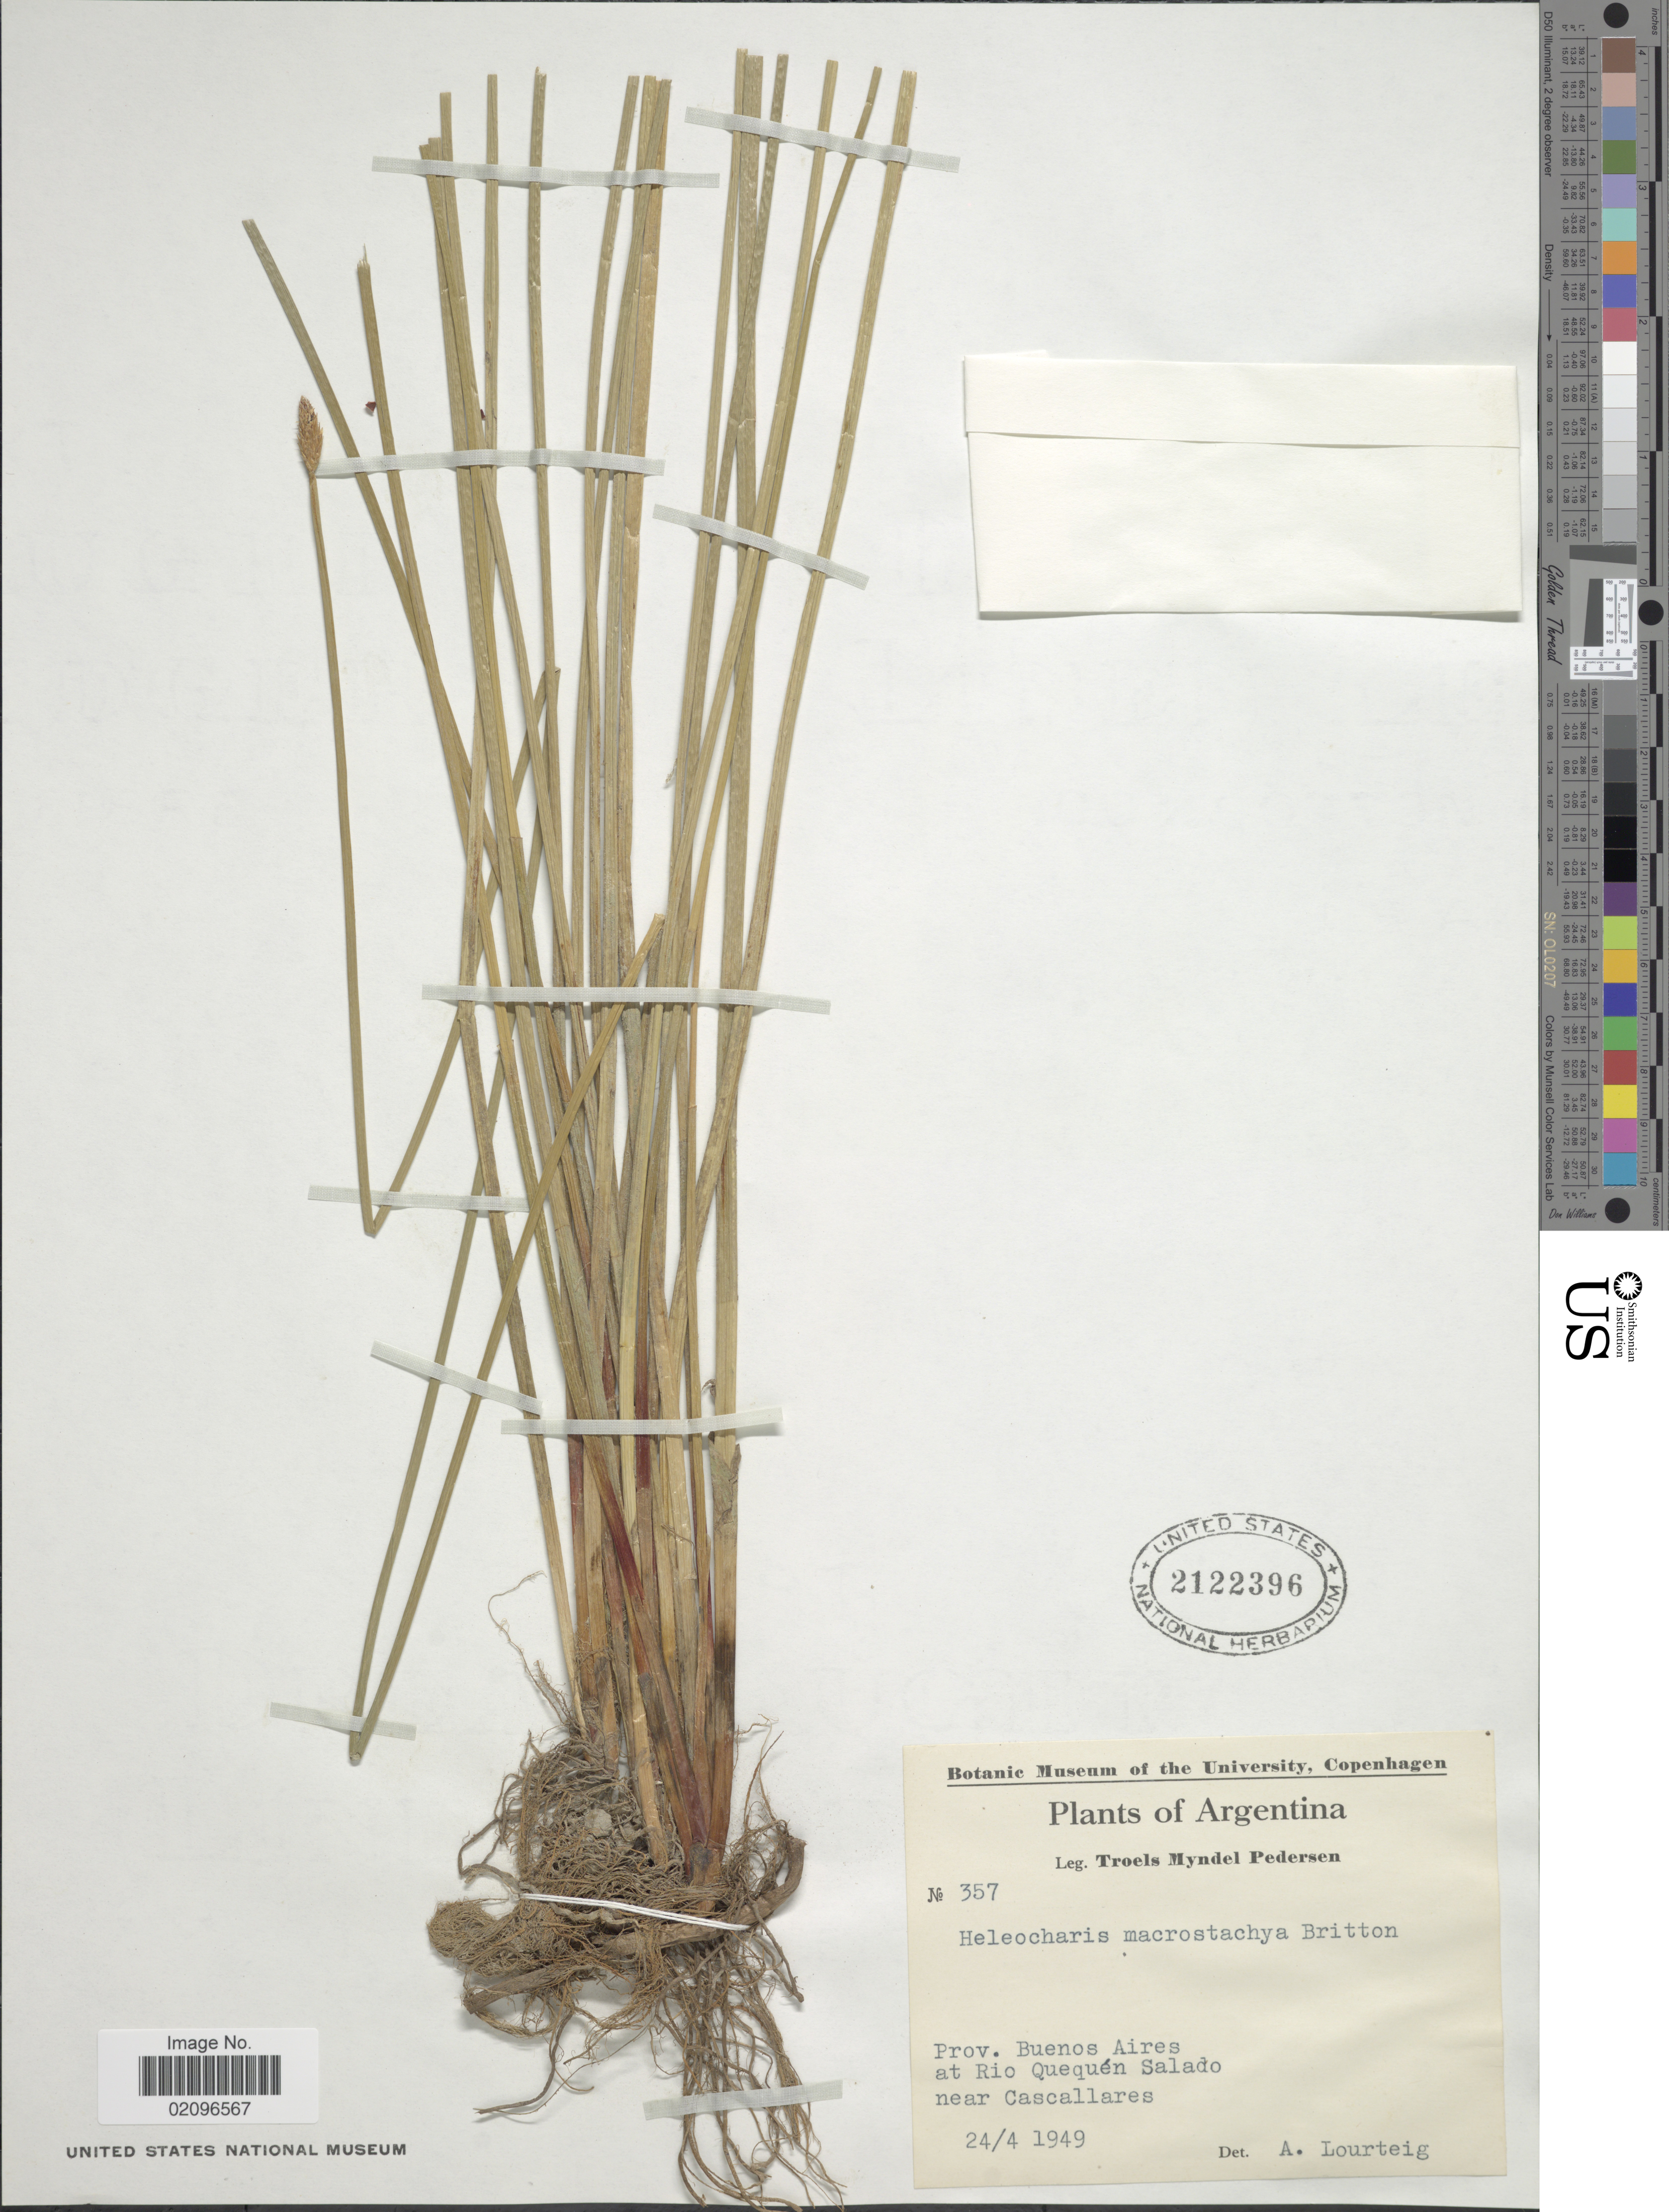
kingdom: Plantae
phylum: Tracheophyta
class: Liliopsida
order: Poales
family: Cyperaceae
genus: Eleocharis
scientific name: Eleocharis macrostachya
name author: Britton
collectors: T. Pederson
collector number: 357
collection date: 1949-04-24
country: Argentina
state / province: Buenos Aires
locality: At Rio Quequen Salado near Cascallares.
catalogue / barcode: US 2122396